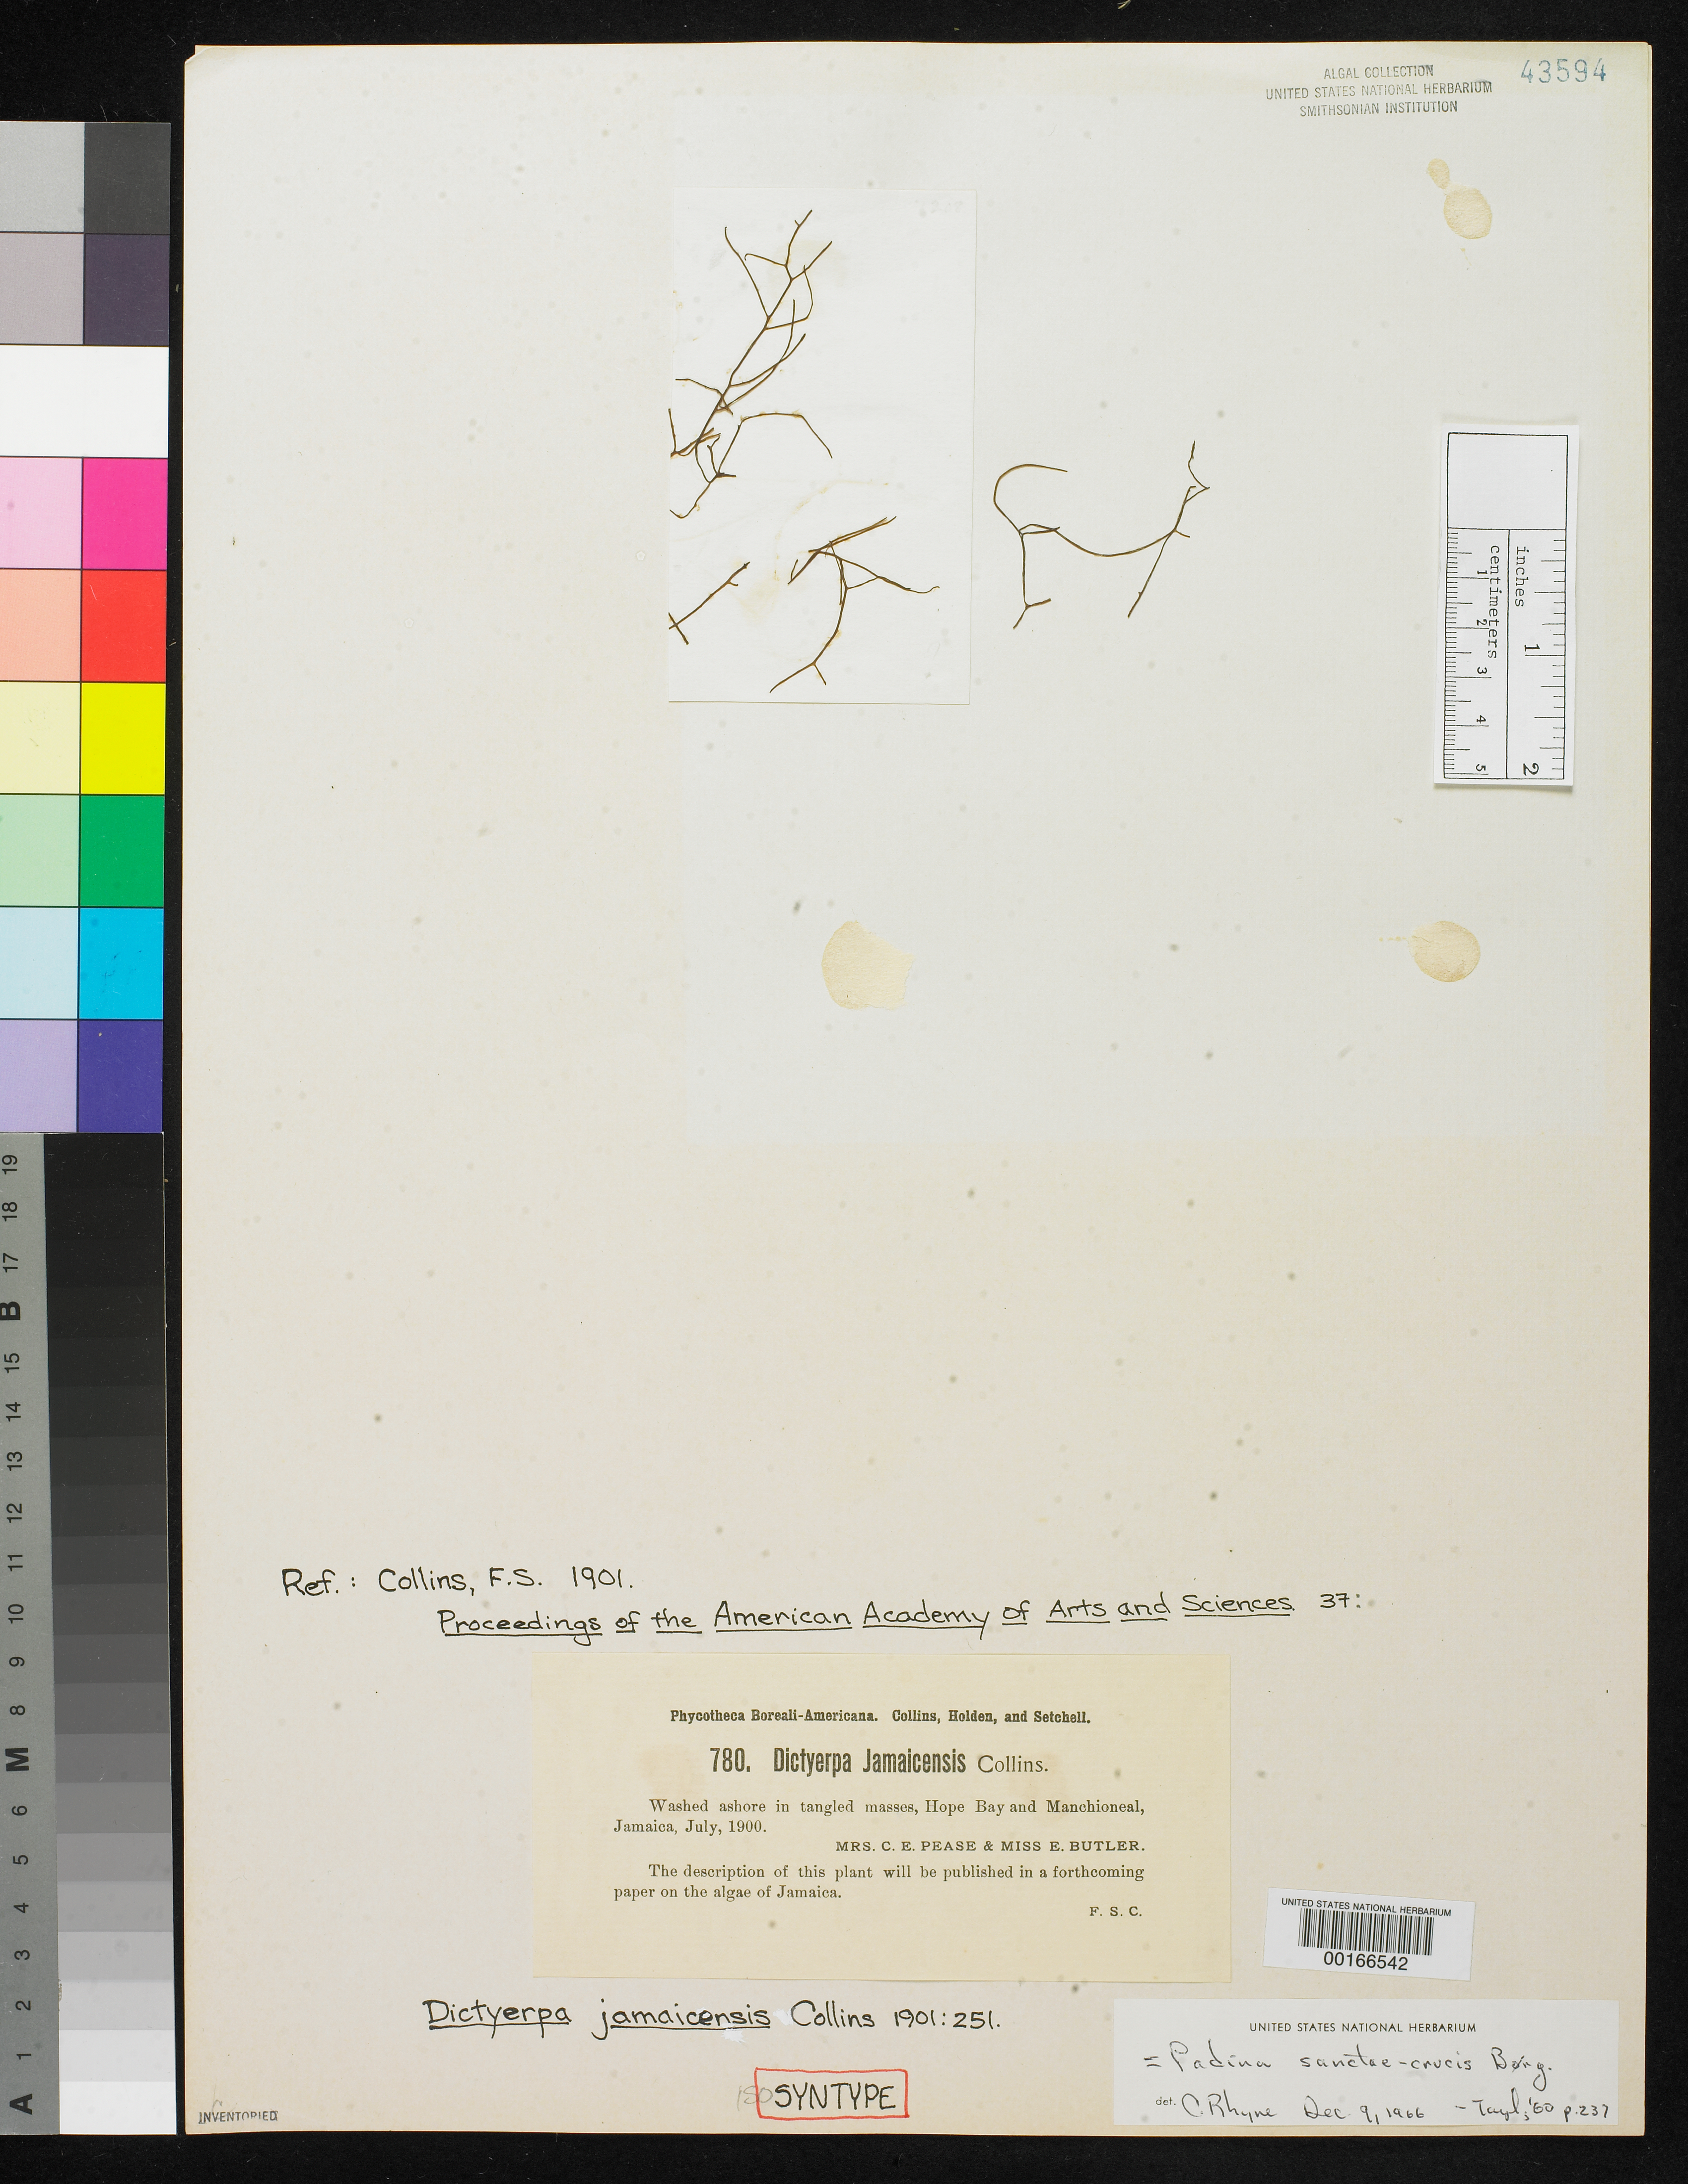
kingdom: Chromista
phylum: Ochrophyta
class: Phaeophyceae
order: Dictyotales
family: Dictyotaceae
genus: Dictyerpa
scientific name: Dictyerpa jamaicensis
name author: Collins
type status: Syntype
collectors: C. Pease & E. Butler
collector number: PB-A 780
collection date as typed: Jul 1900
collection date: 1900-07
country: Jamaica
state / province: Portland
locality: Hope Bay and Manchioneal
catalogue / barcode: US 43594